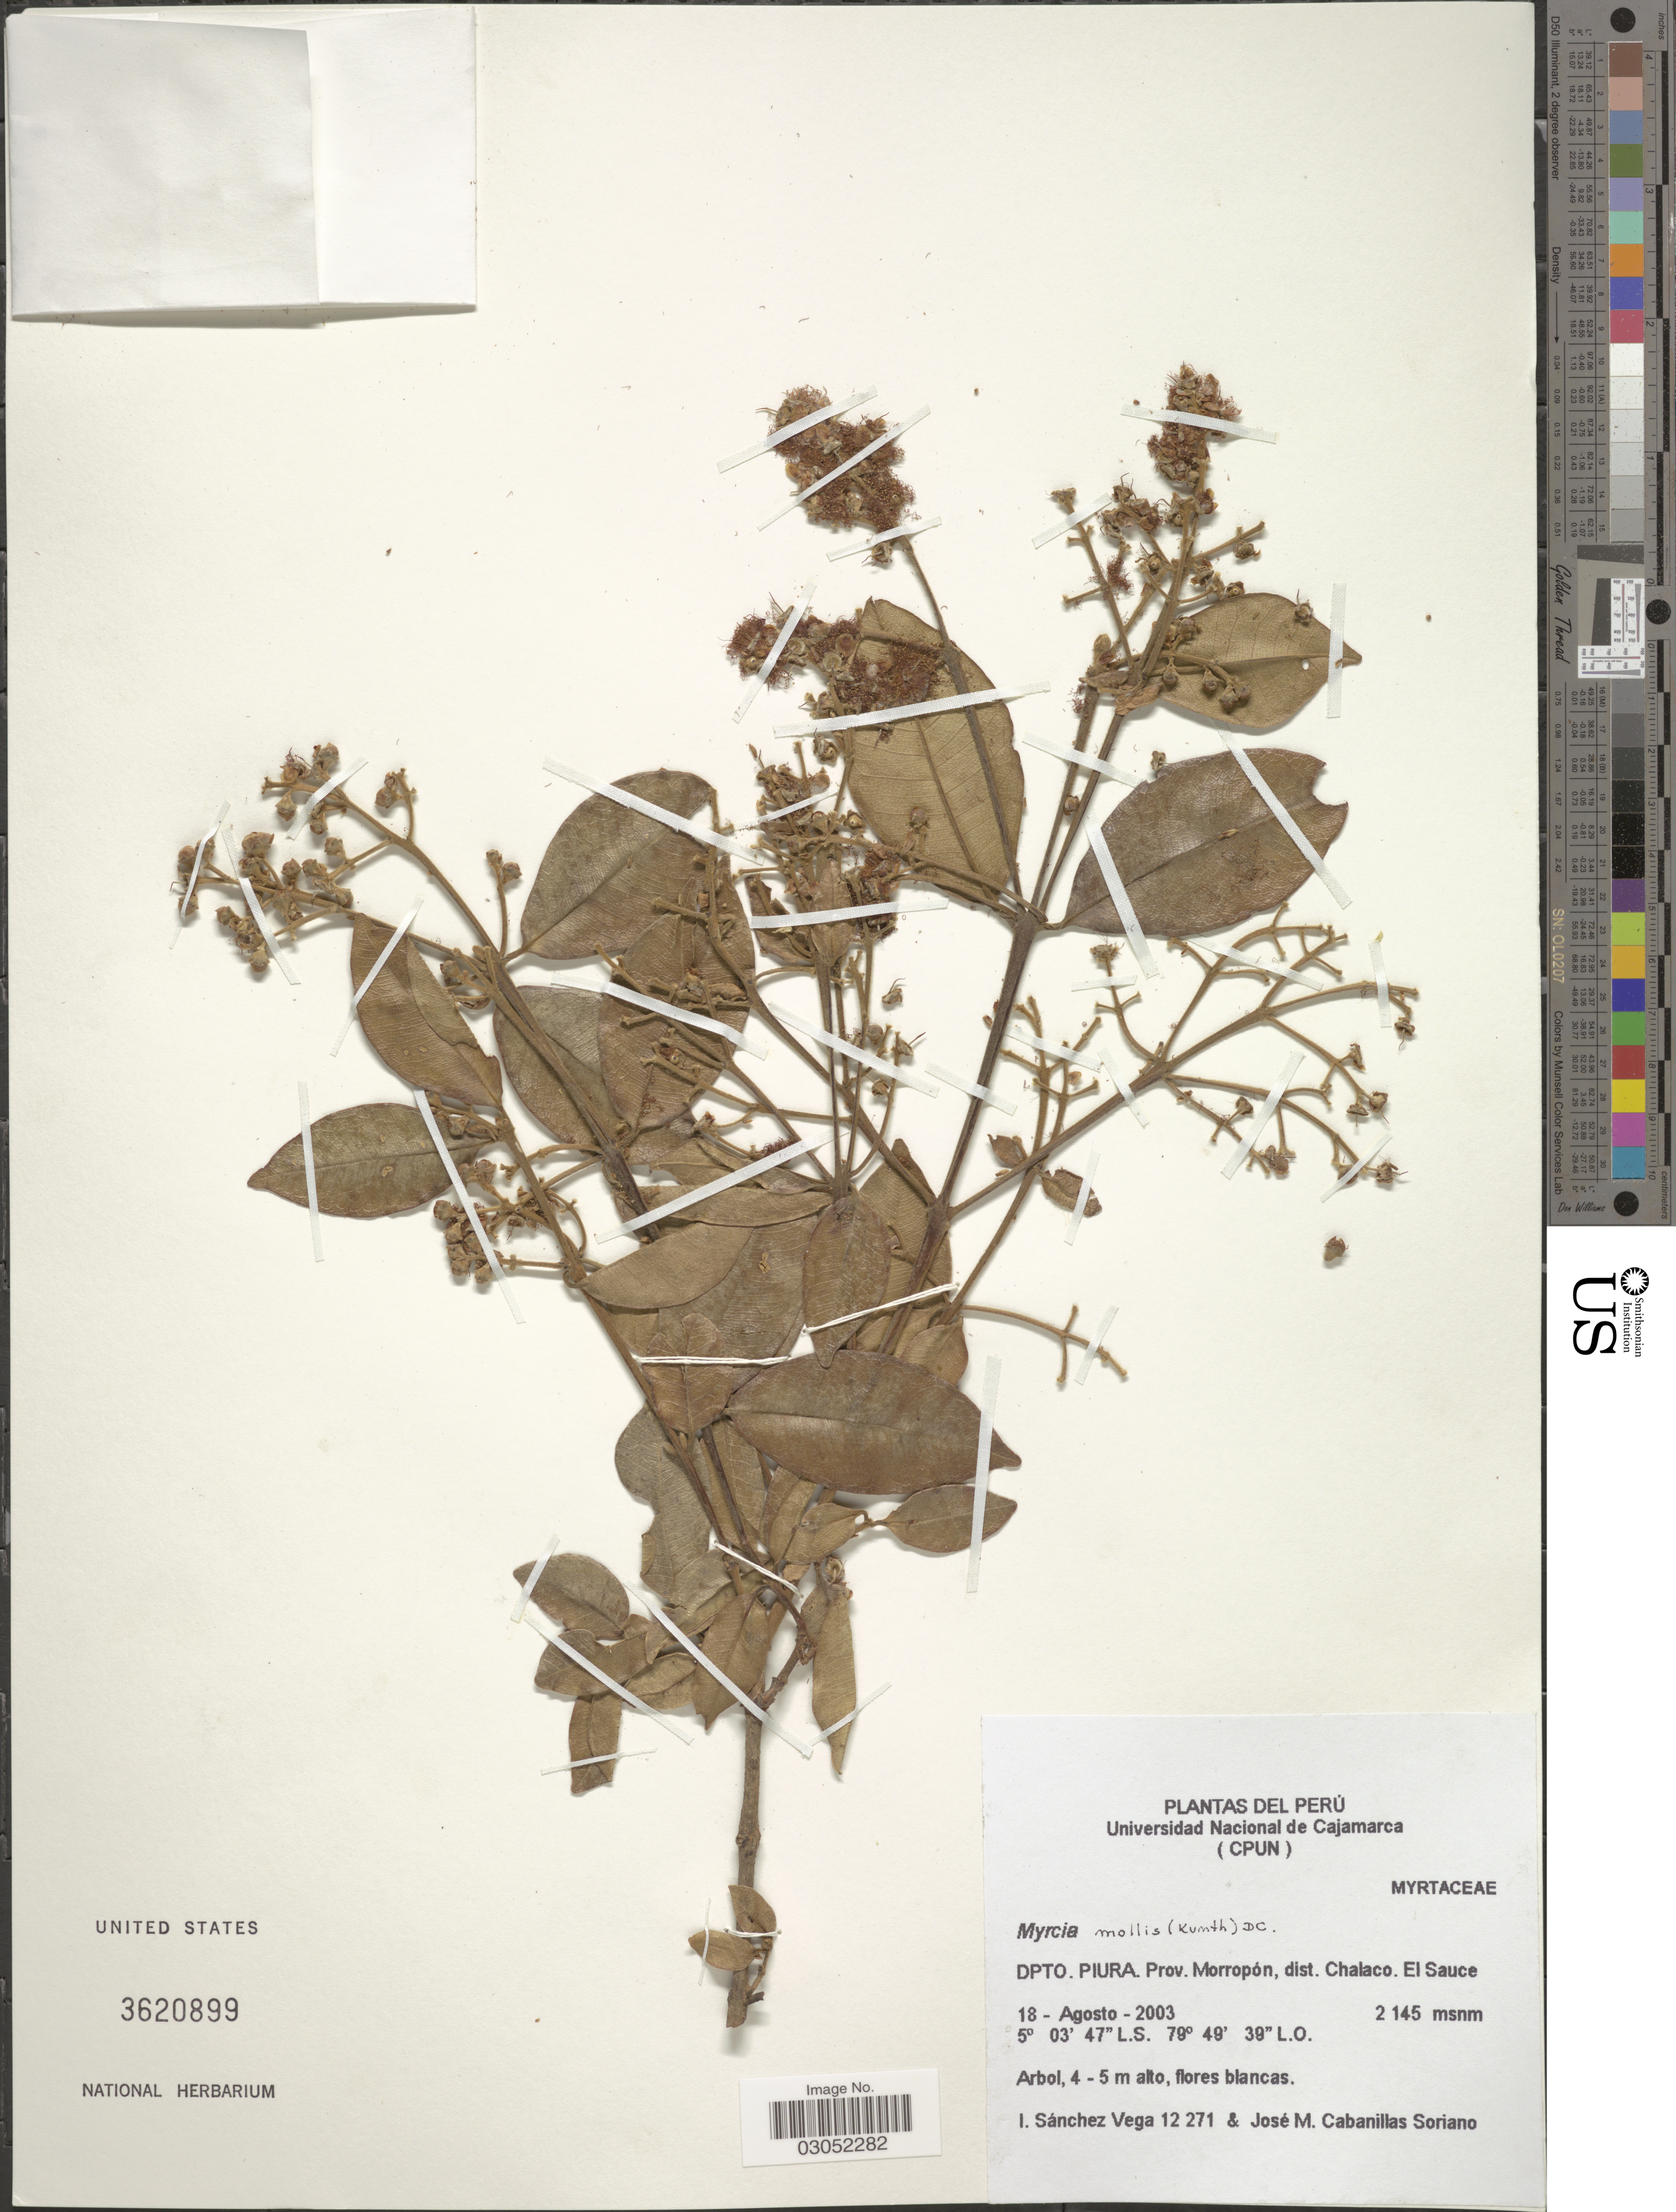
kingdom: Plantae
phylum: Tracheophyta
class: Magnoliopsida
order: Myrtales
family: Myrtaceae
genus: Myrcia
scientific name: Myrcia mollis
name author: (Kunth) DC.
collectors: I. Sánchez Vega & J. Cabanillas S.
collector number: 12271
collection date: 2003-08-18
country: Peru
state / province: Piura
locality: Dpto. Piura. Prov. Morropón, dist. Chalaco. El Sauce.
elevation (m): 2145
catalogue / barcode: US 3620899